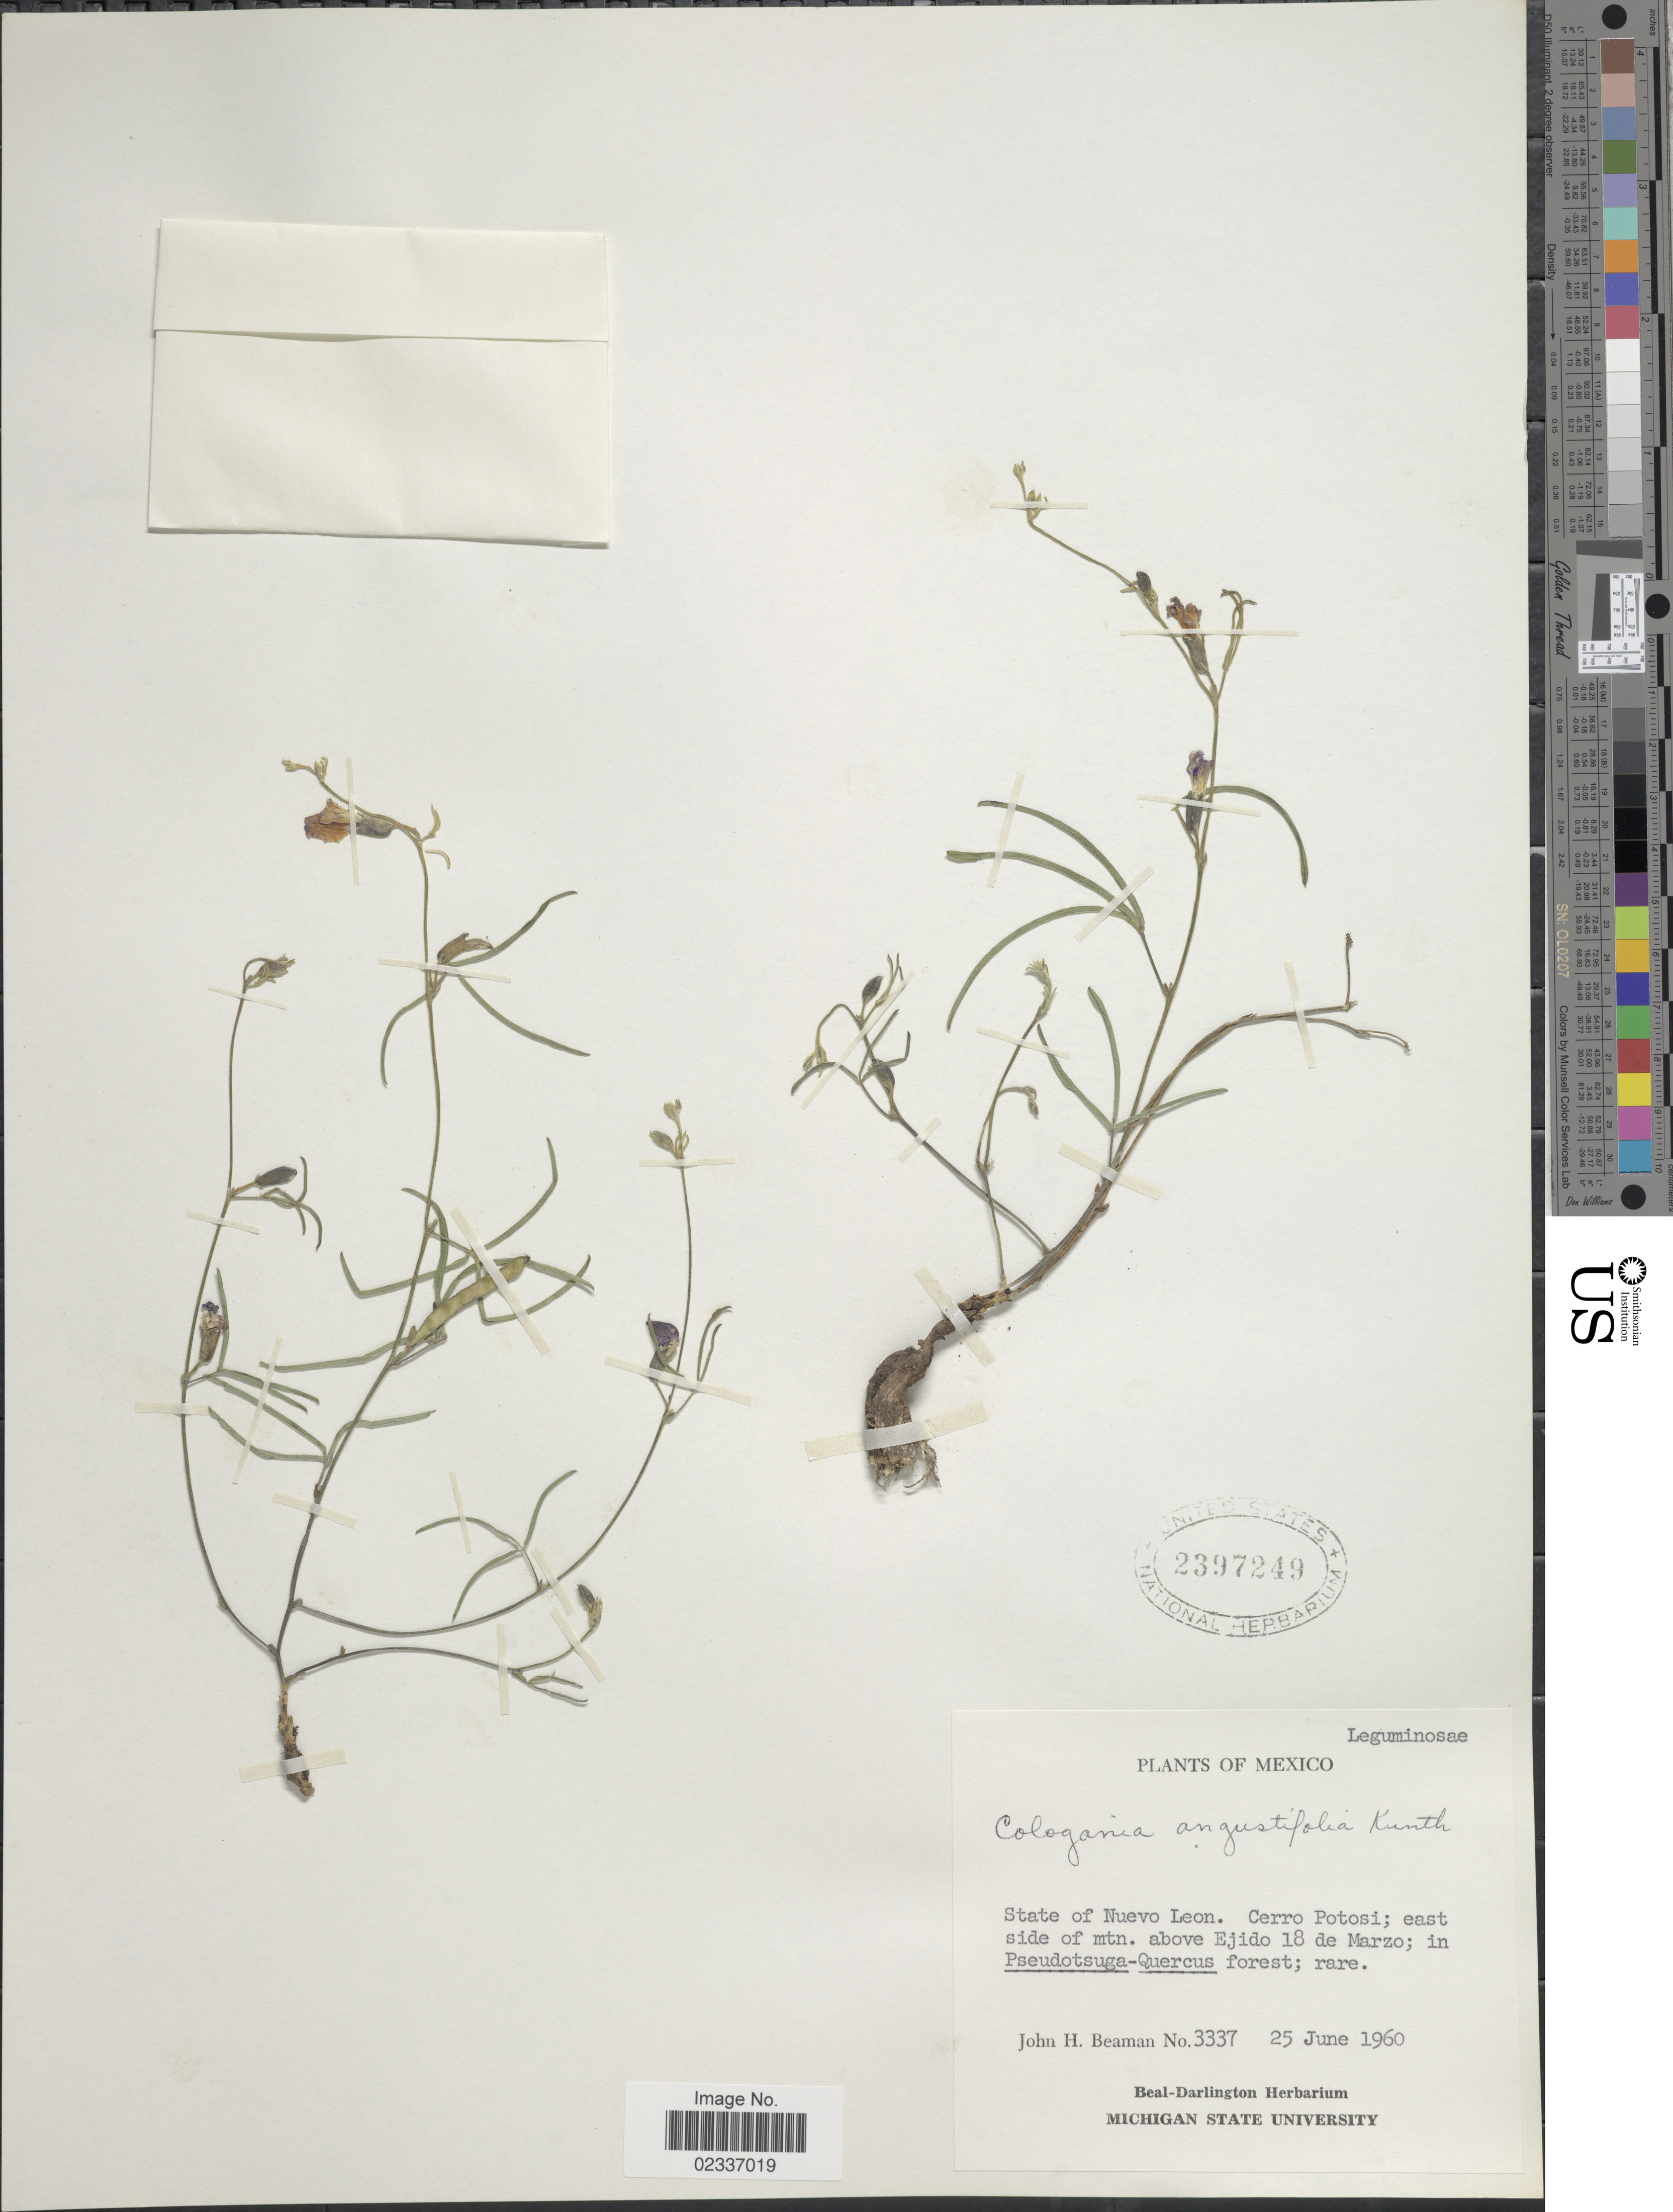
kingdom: Plantae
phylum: Tracheophyta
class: Magnoliopsida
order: Fabales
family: Fabaceae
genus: Cologania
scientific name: Cologania angustifolia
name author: Kunth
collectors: J. H. Beaman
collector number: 3337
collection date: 1960-06-25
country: Mexico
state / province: Nuevo León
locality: Cerro Potosi, east side of mtn. above Ejido 18 de Marzo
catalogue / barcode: US 2397249